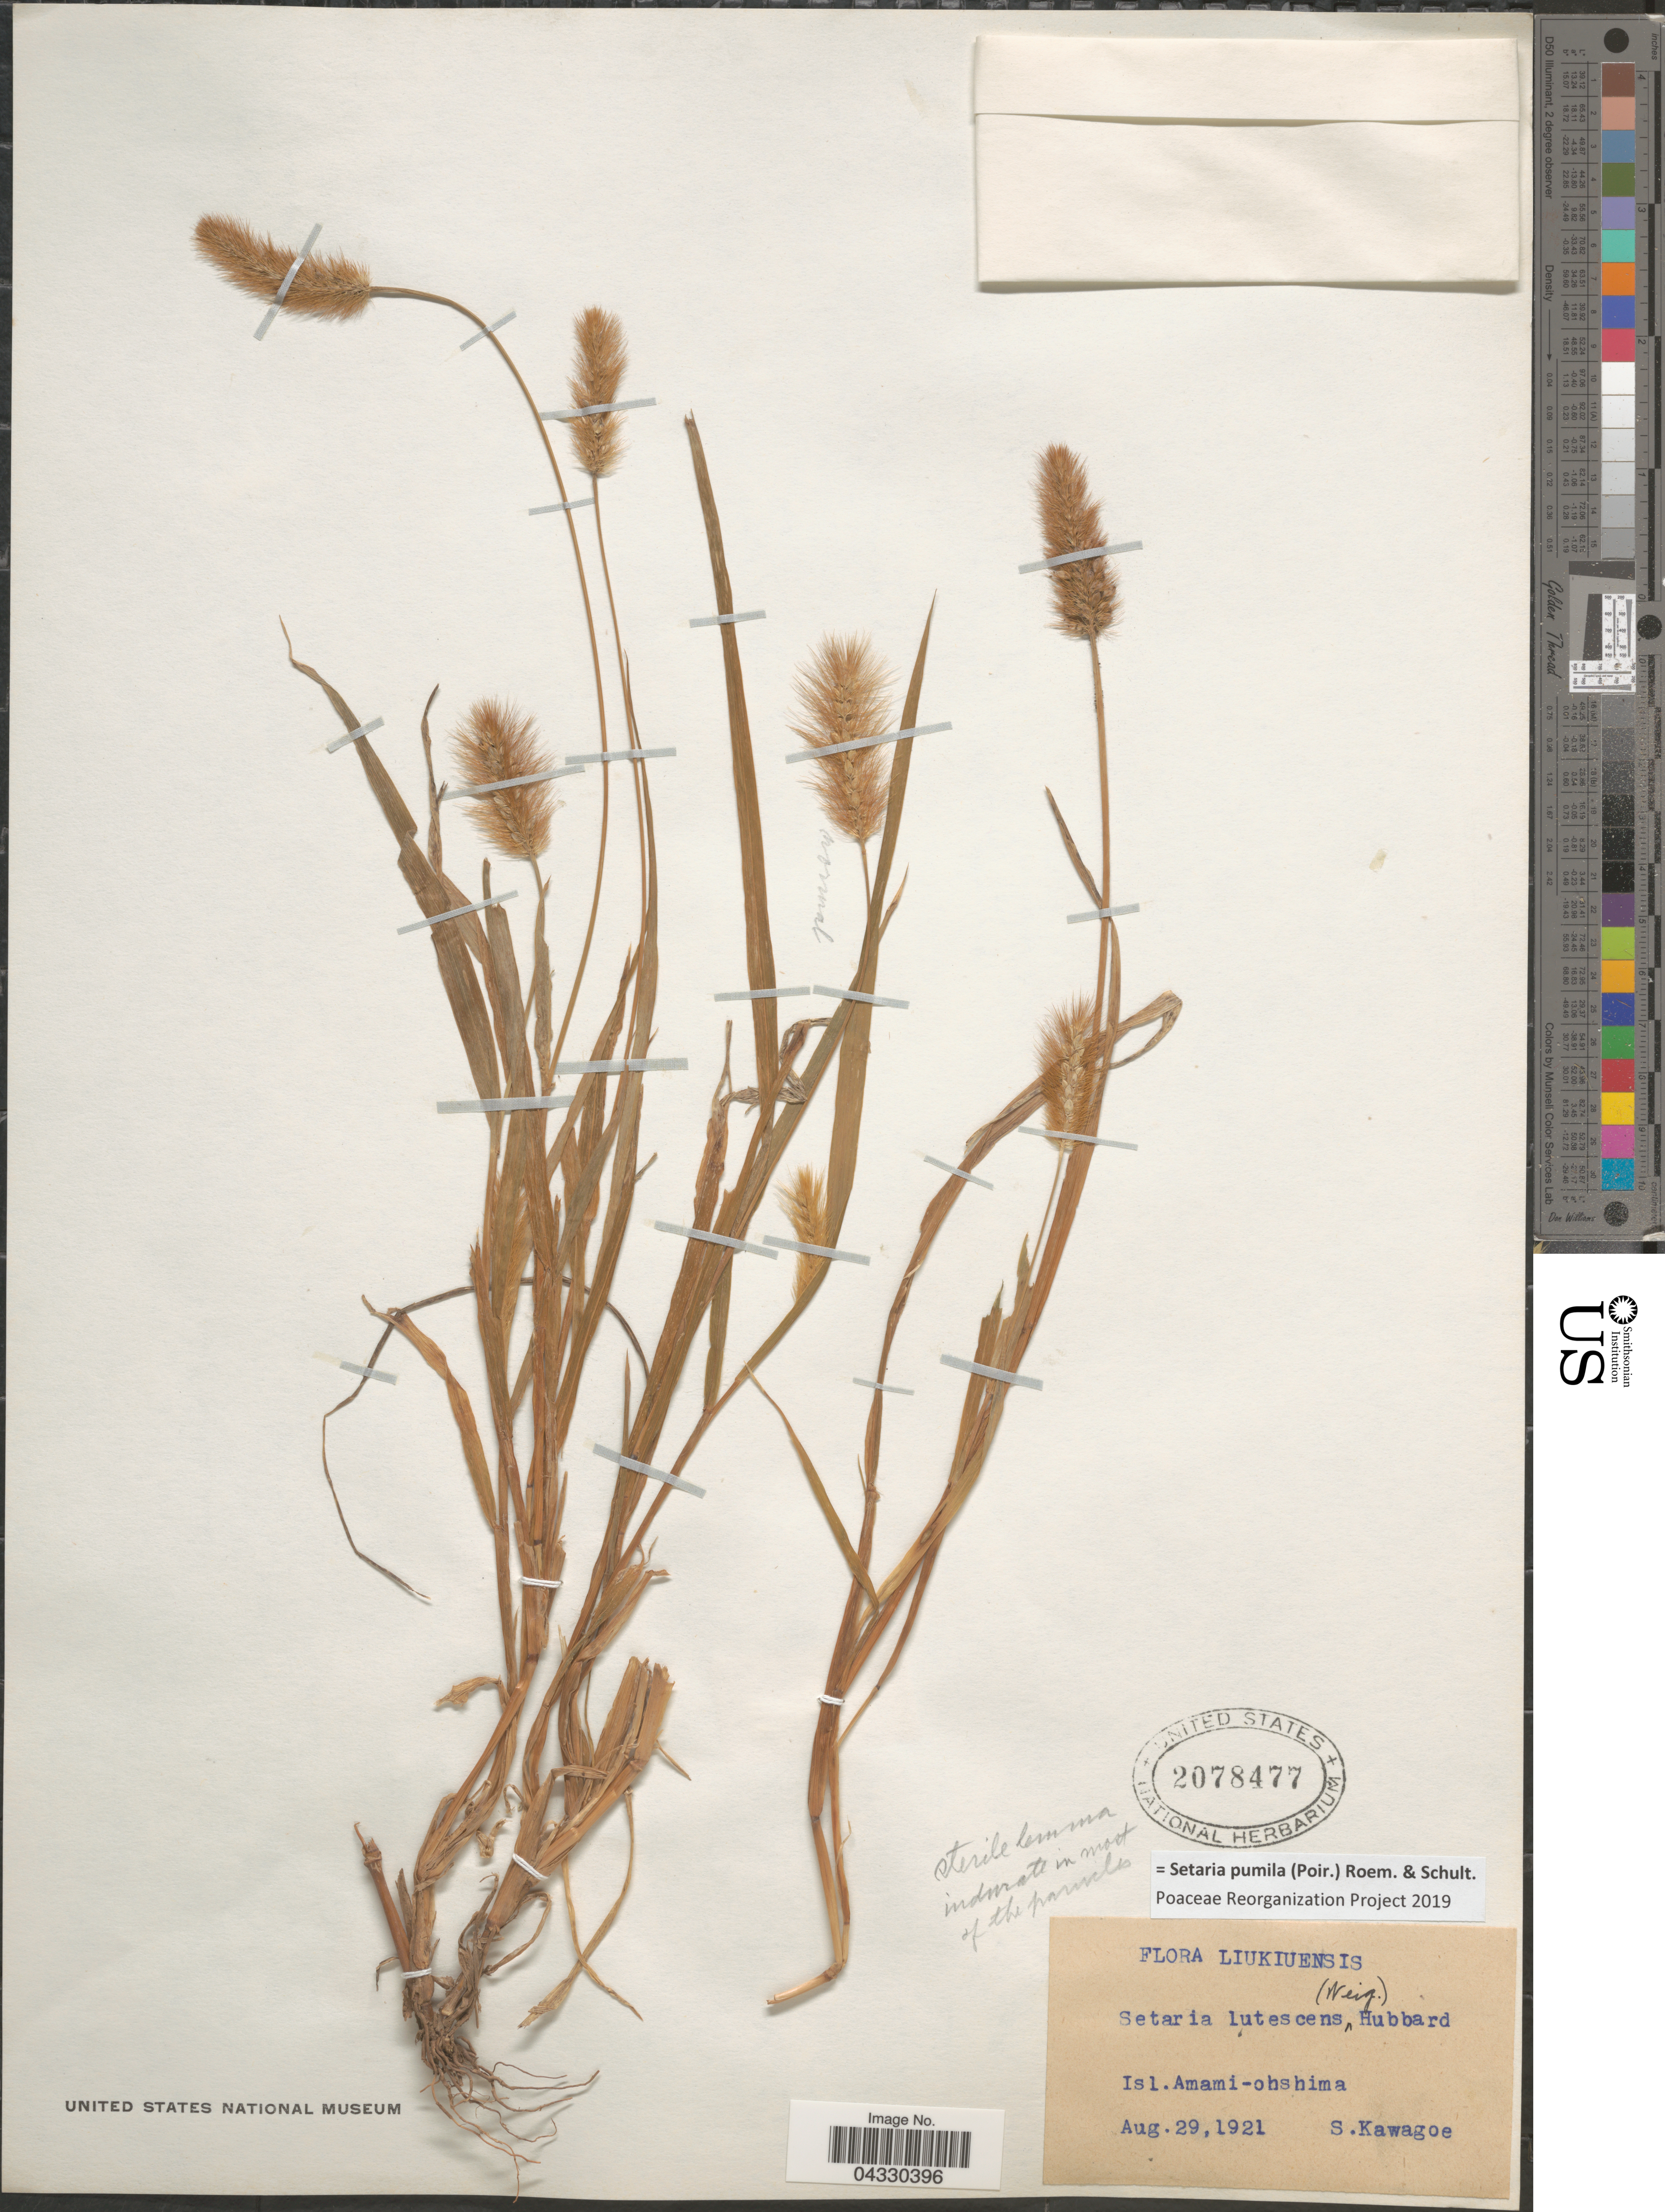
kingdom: Plantae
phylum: Tracheophyta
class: Liliopsida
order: Poales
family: Poaceae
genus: Setaria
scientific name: Setaria pumila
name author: (Poir.) Roem. & Schult.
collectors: S. Kawagoe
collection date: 1921-08-29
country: Japan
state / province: Okinawa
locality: Liukiuensis. Isl. Amami-ohshima.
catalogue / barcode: US 2078477